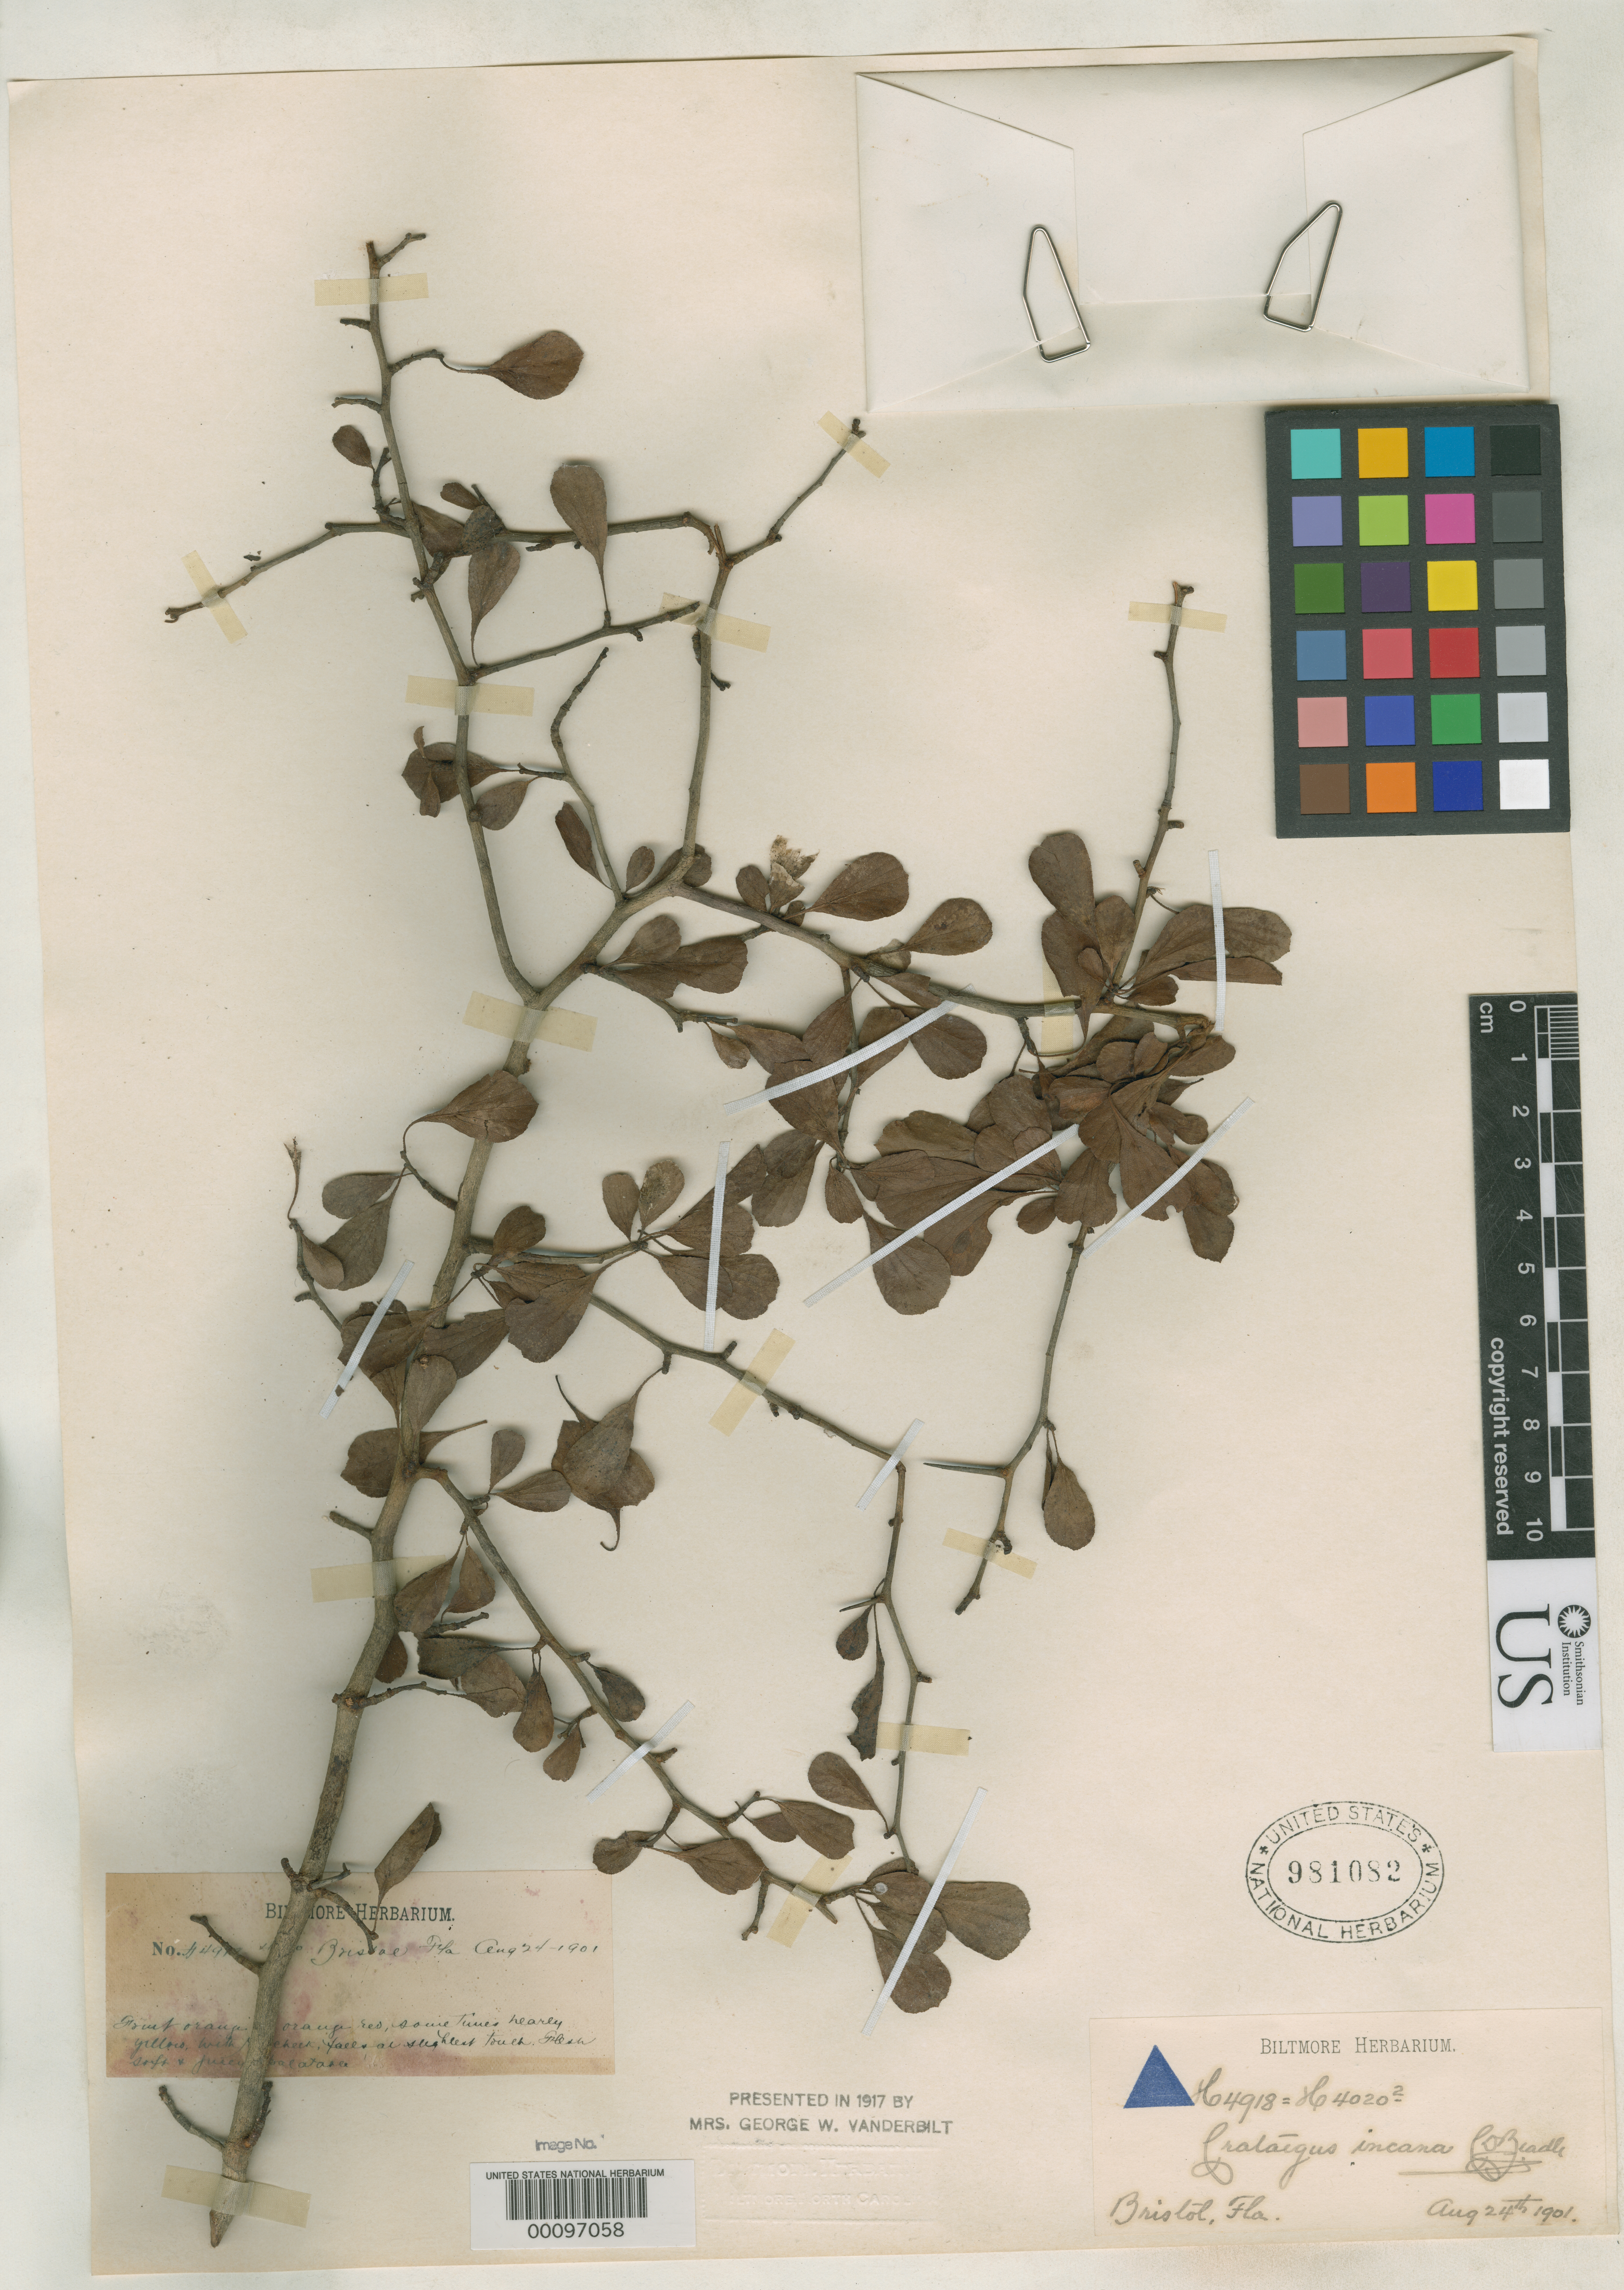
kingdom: Plantae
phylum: Tracheophyta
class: Magnoliopsida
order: Rosales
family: Rosaceae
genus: Crataegus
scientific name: Crataegus incana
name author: Beadle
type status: Syntype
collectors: ex herb. Biltmore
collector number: H 4918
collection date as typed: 24 Aug 1901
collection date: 1901-08-24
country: United States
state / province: Florida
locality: Bristol.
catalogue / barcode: US 981082